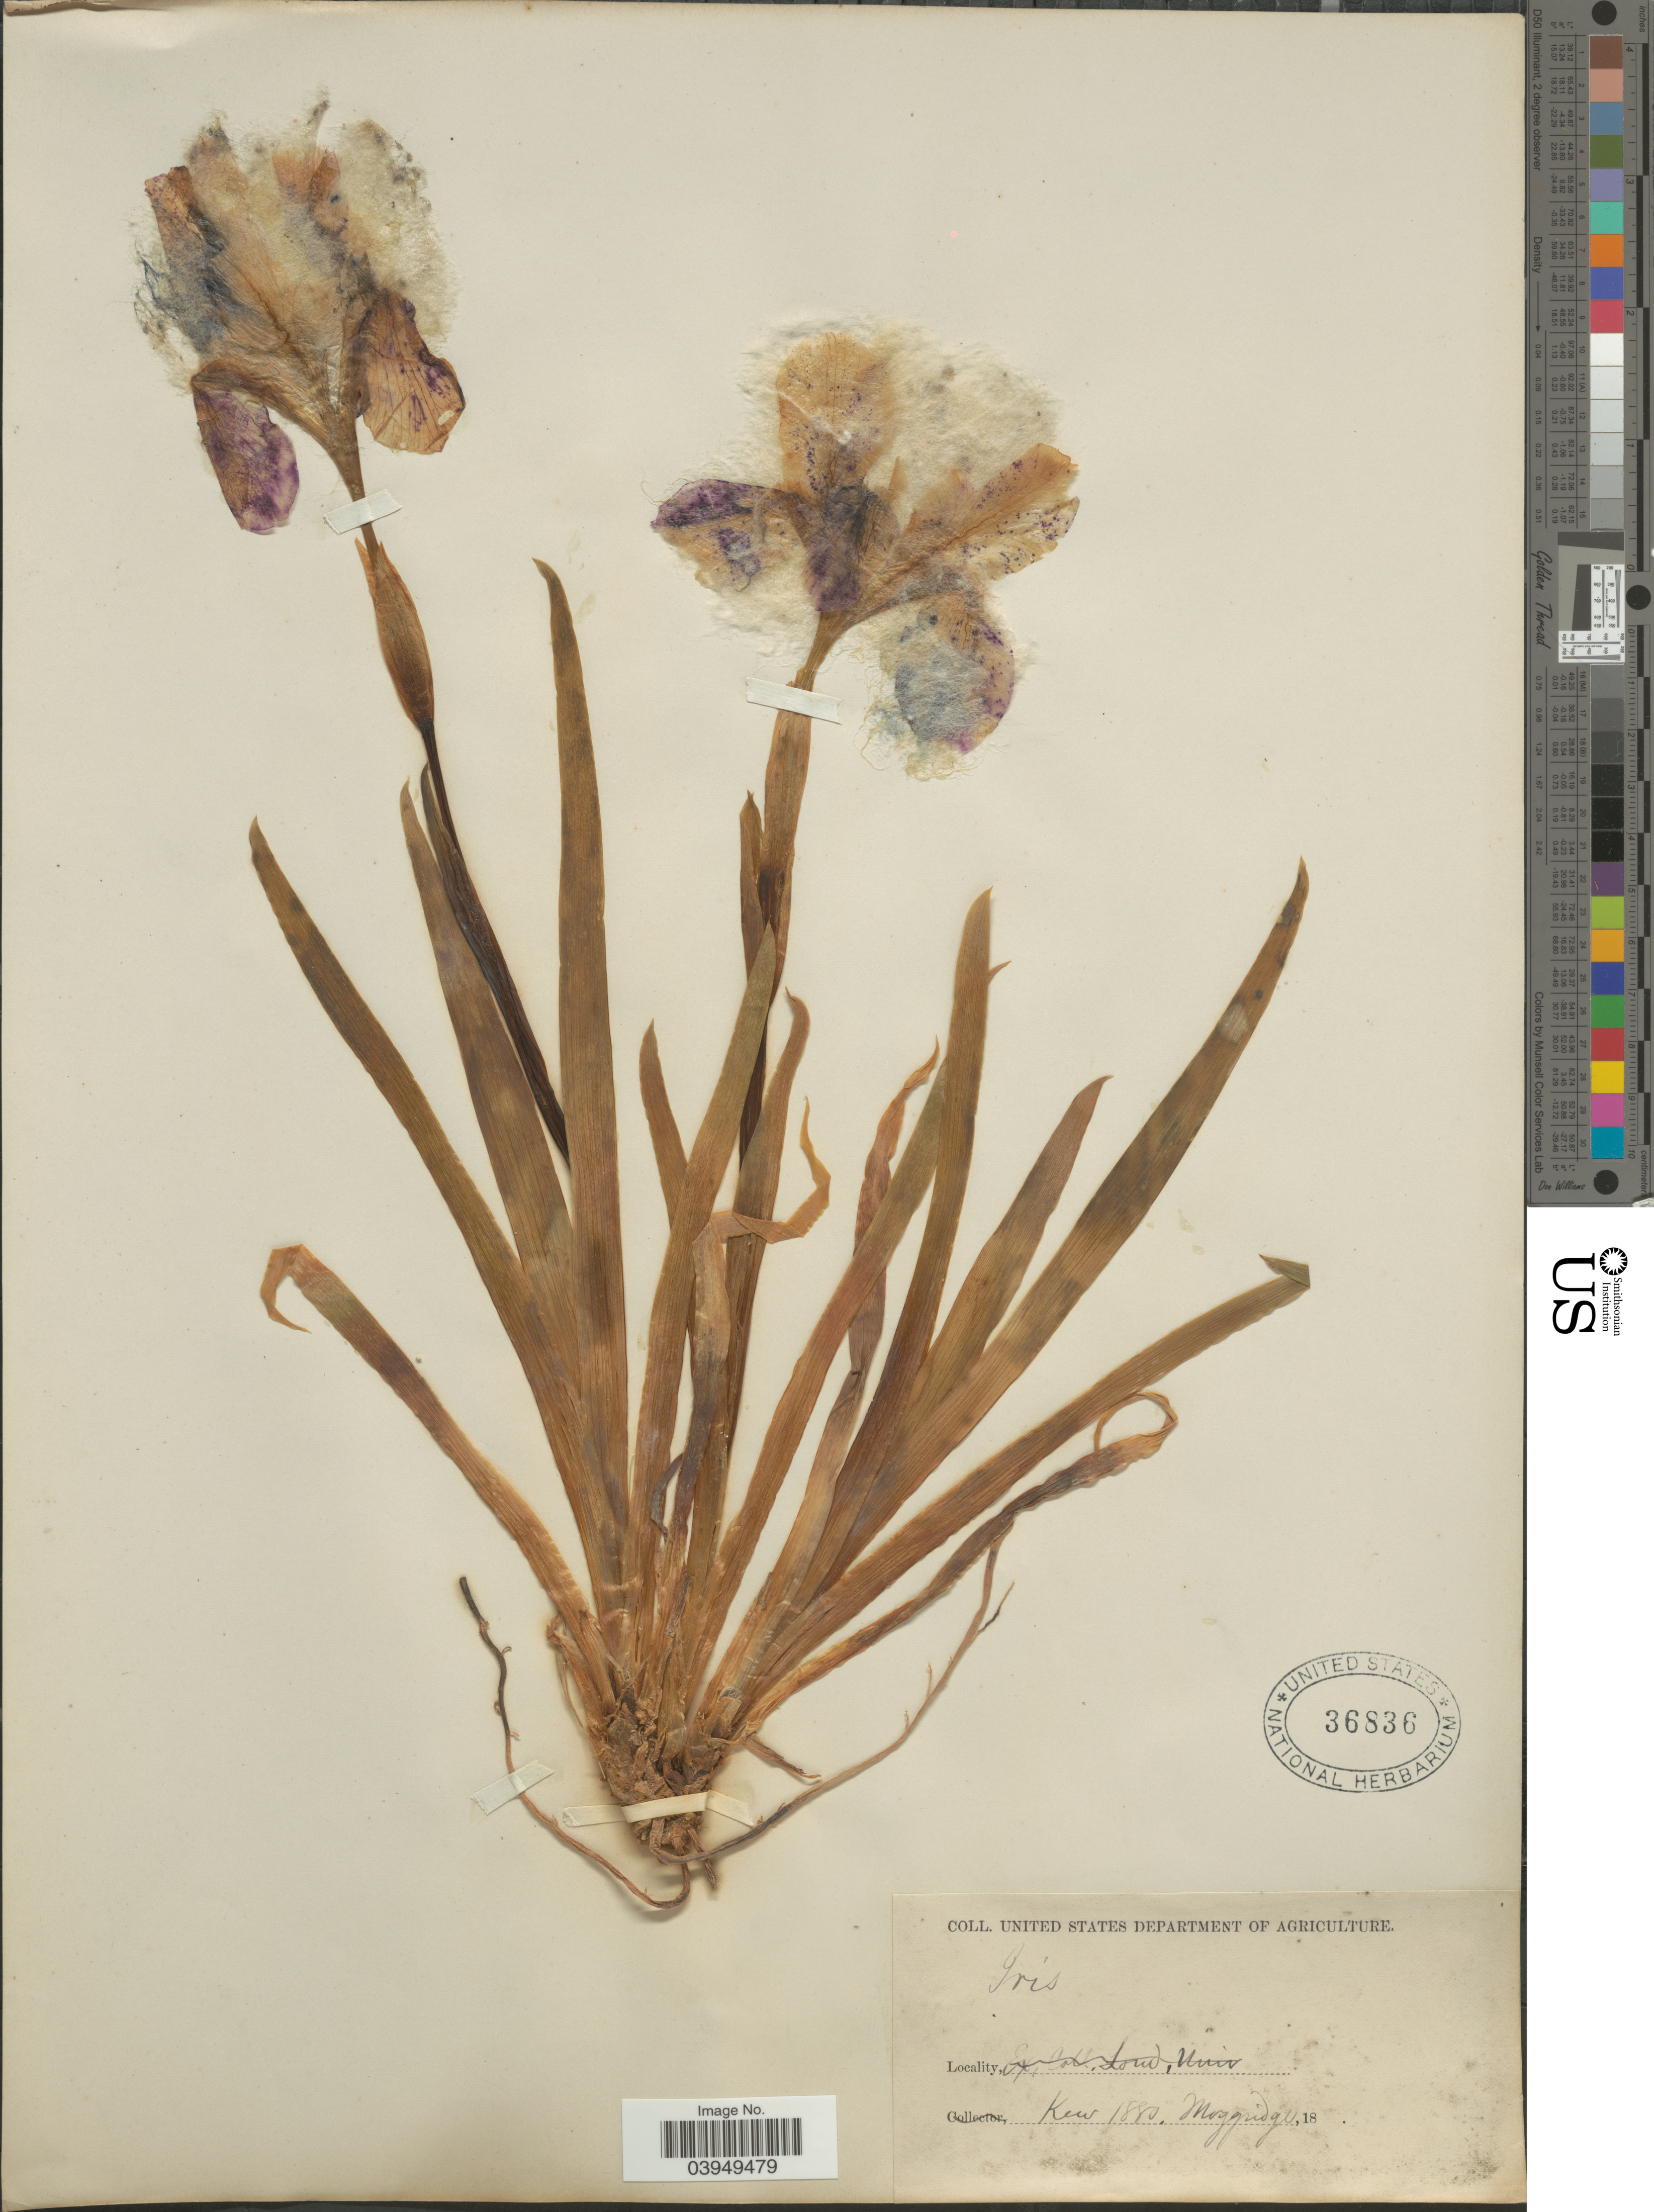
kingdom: Plantae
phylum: Tracheophyta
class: Liliopsida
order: Asparagales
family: Iridaceae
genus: Iris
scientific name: Iris sp.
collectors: Moggridge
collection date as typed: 18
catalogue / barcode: US 36836